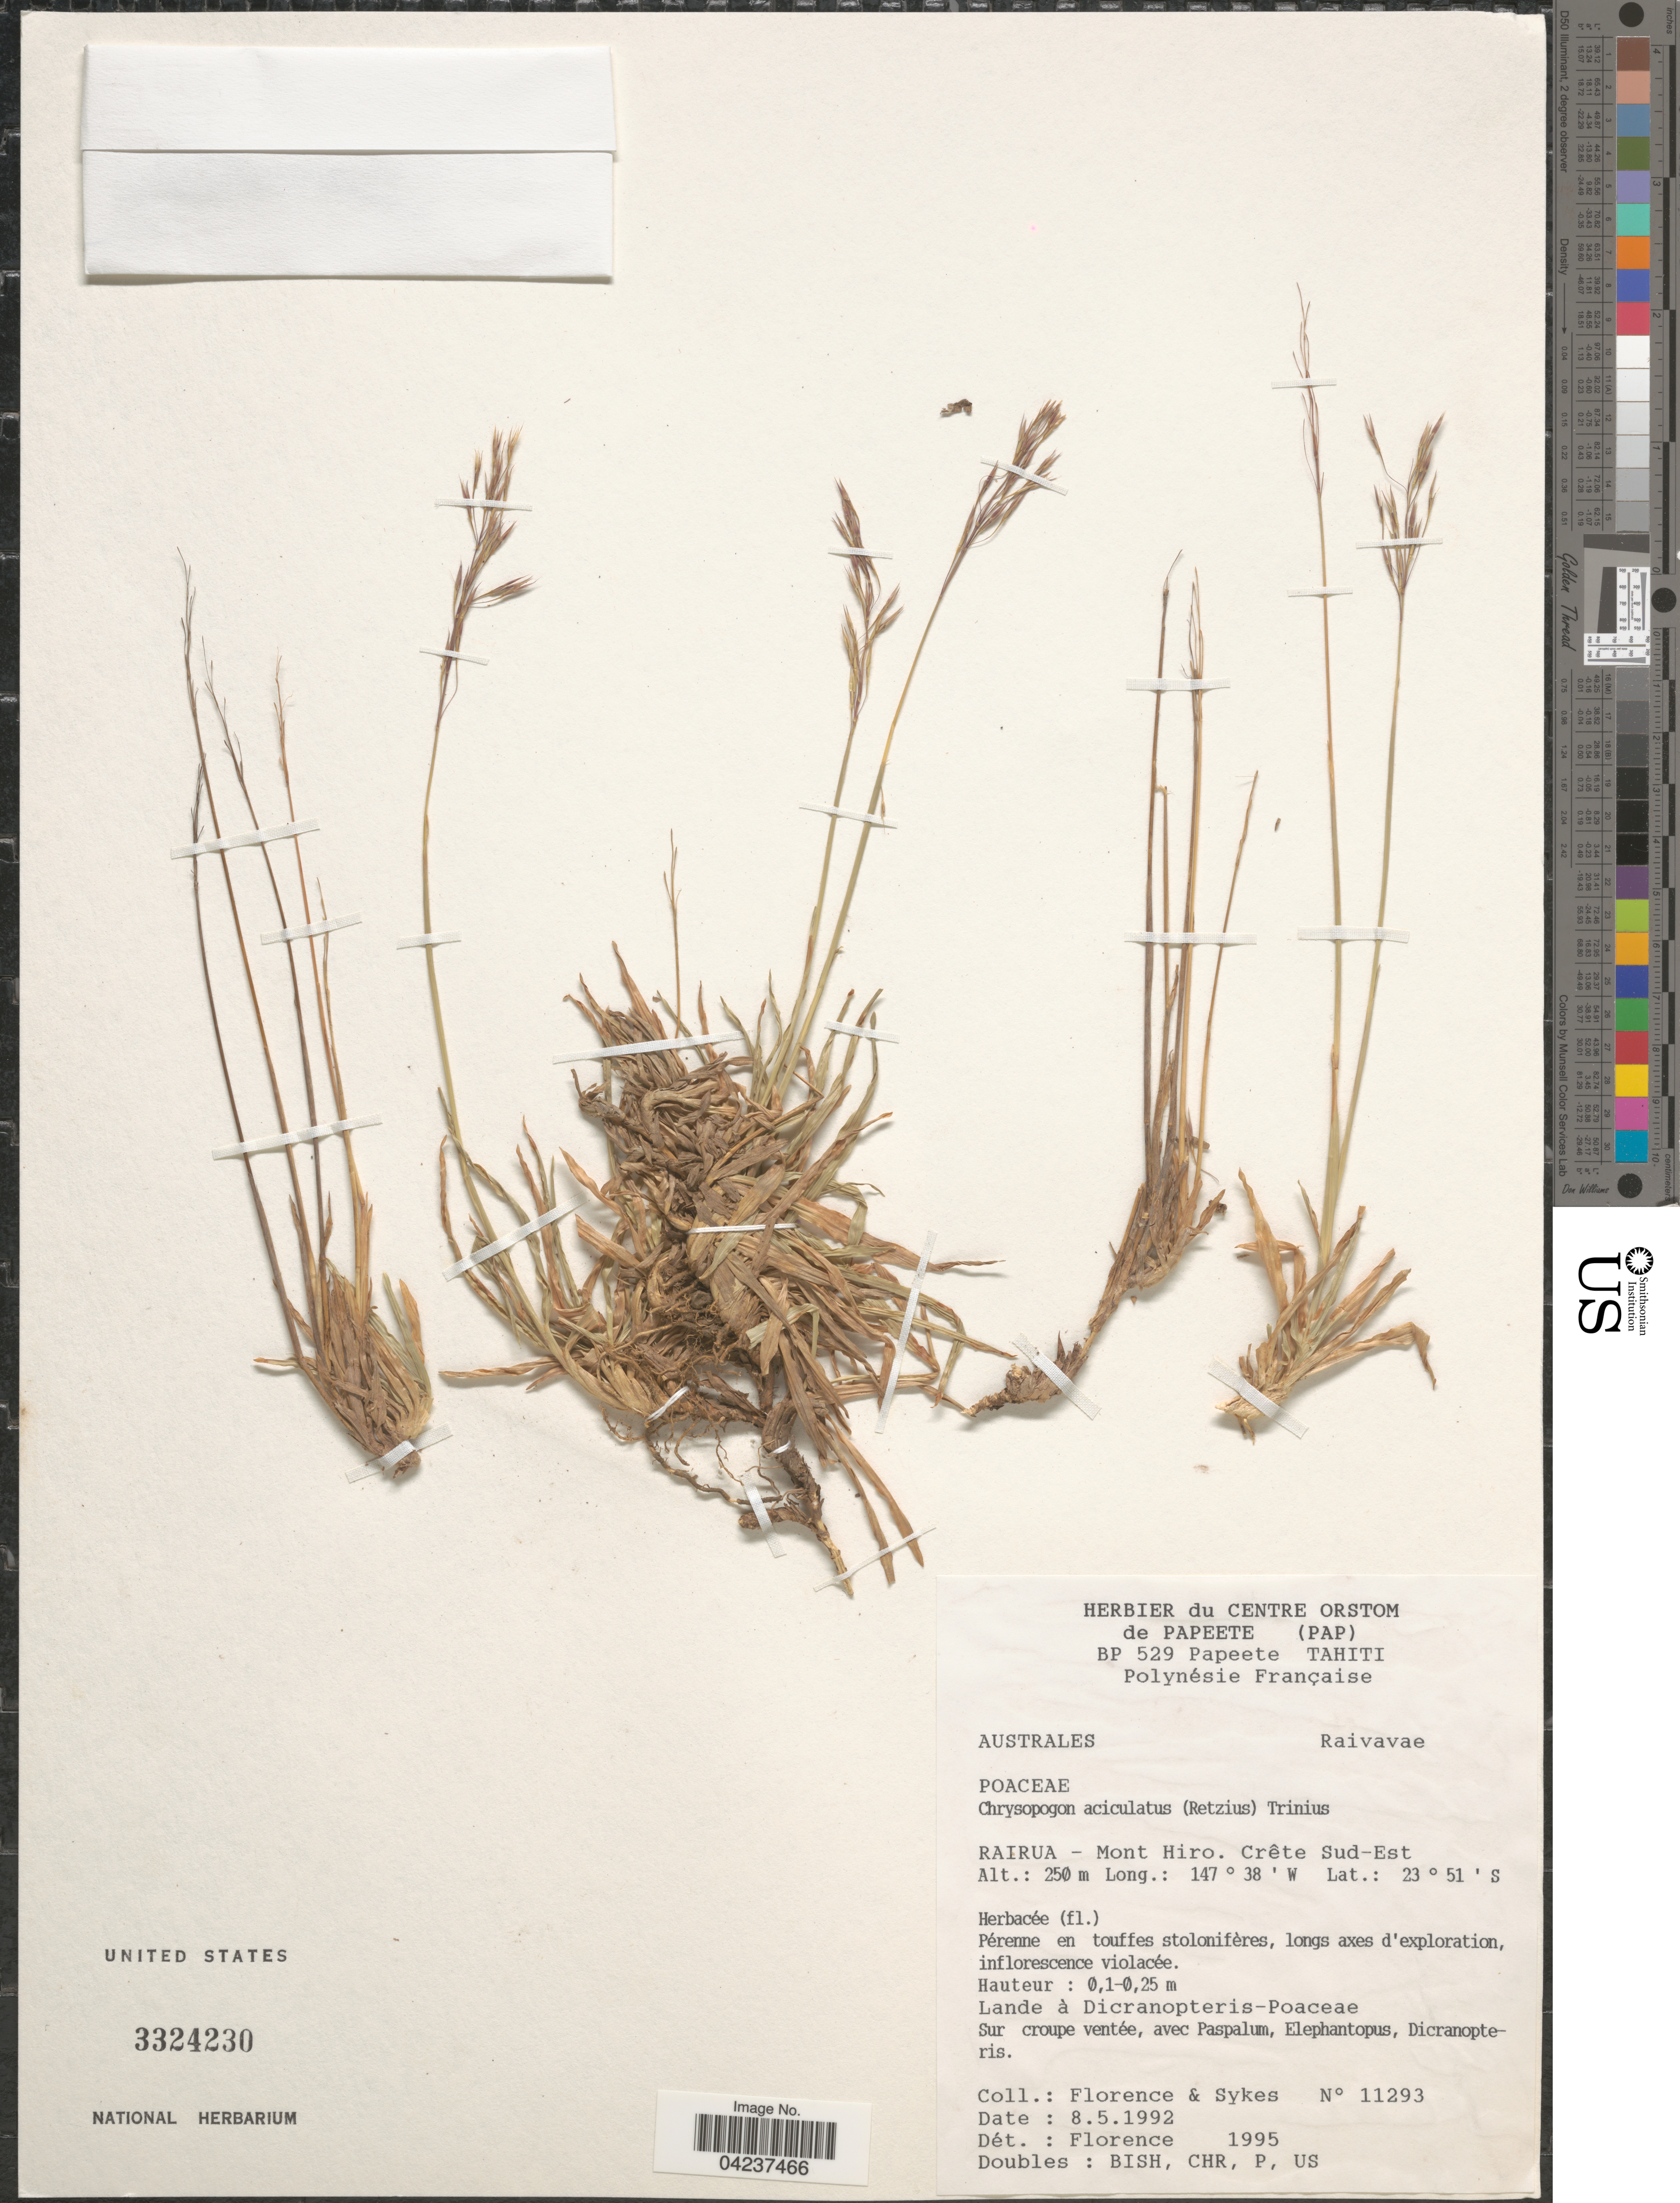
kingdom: Plantae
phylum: Tracheophyta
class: Liliopsida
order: Poales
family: Poaceae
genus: Chrysopogon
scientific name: Chrysopogon aciculatus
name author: (Retz.) Trin.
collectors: -. Florence & Sykes, --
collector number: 11293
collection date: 1992-05-08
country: French Polynesia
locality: BP 529 Papeete Tahiti. Polynésie Française. Rairua - Mont Hiro. Crête Sub-Est.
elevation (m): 250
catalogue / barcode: US 3324230